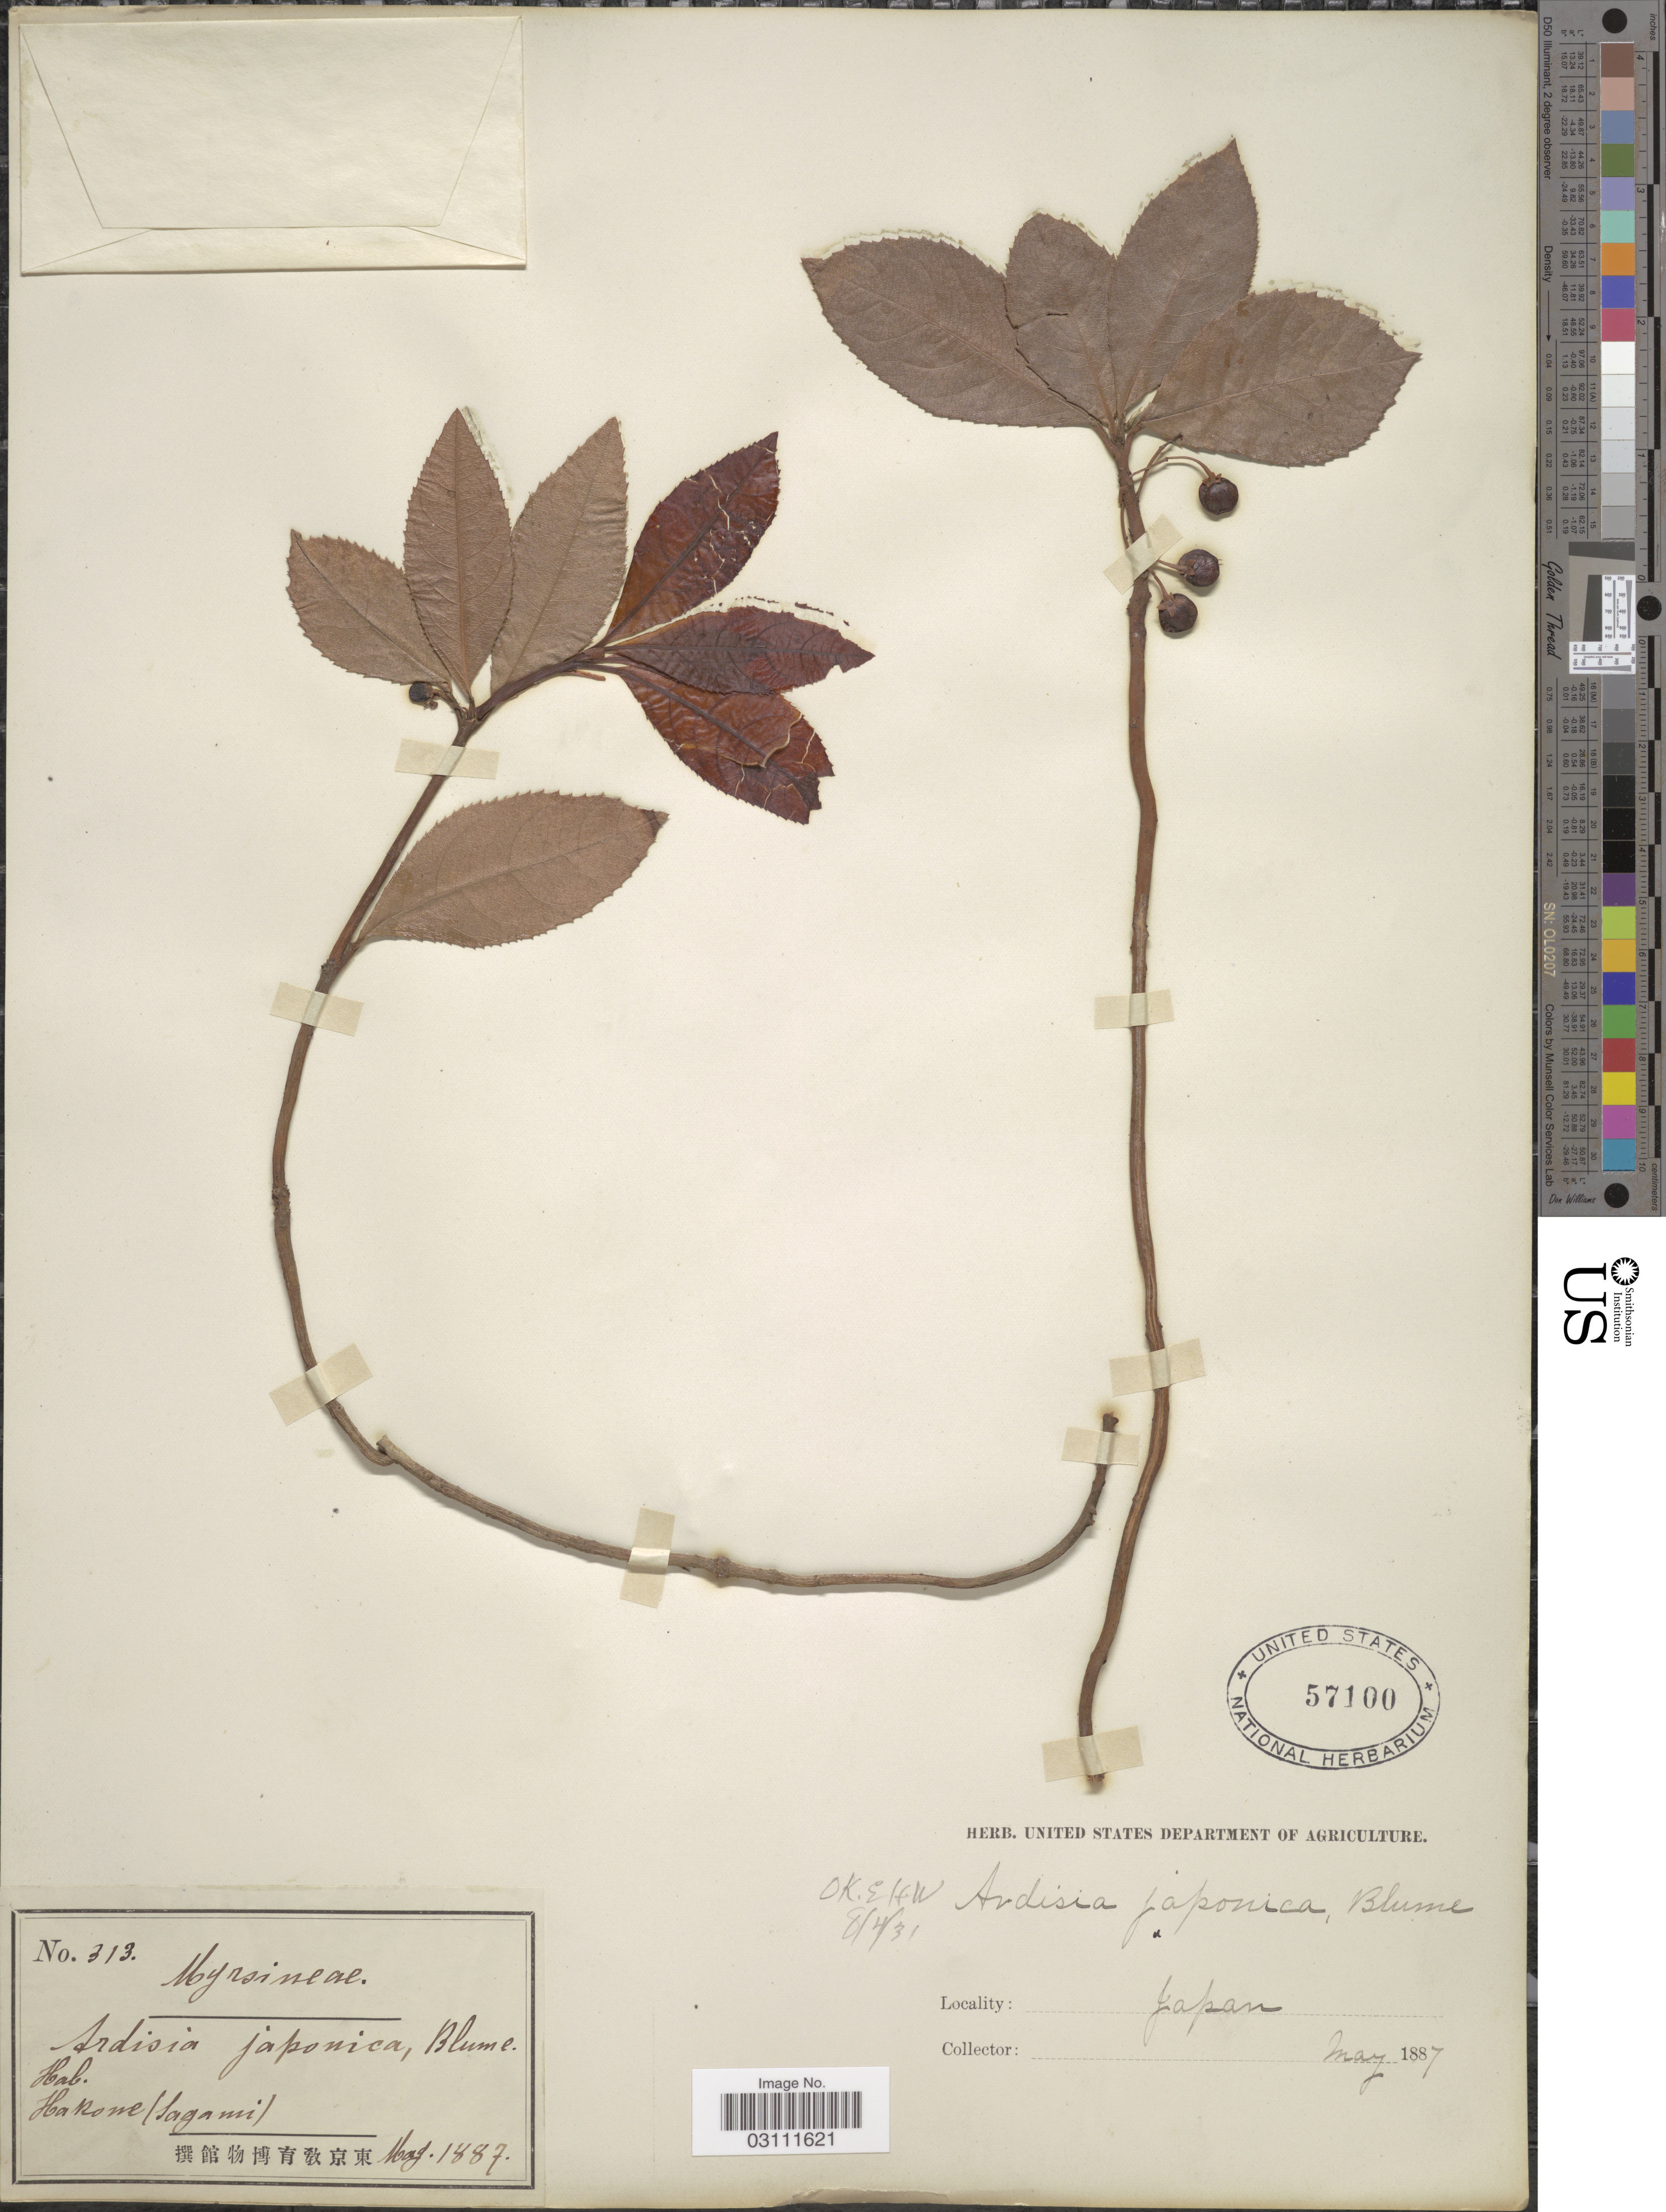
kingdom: Plantae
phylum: Tracheophyta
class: Magnoliopsida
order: Ericales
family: Primulaceae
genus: Ardisia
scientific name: Ardisia japonica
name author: (Thunb.) Blume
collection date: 1887-05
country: Japan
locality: Hakome (Sagami).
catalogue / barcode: US 57100